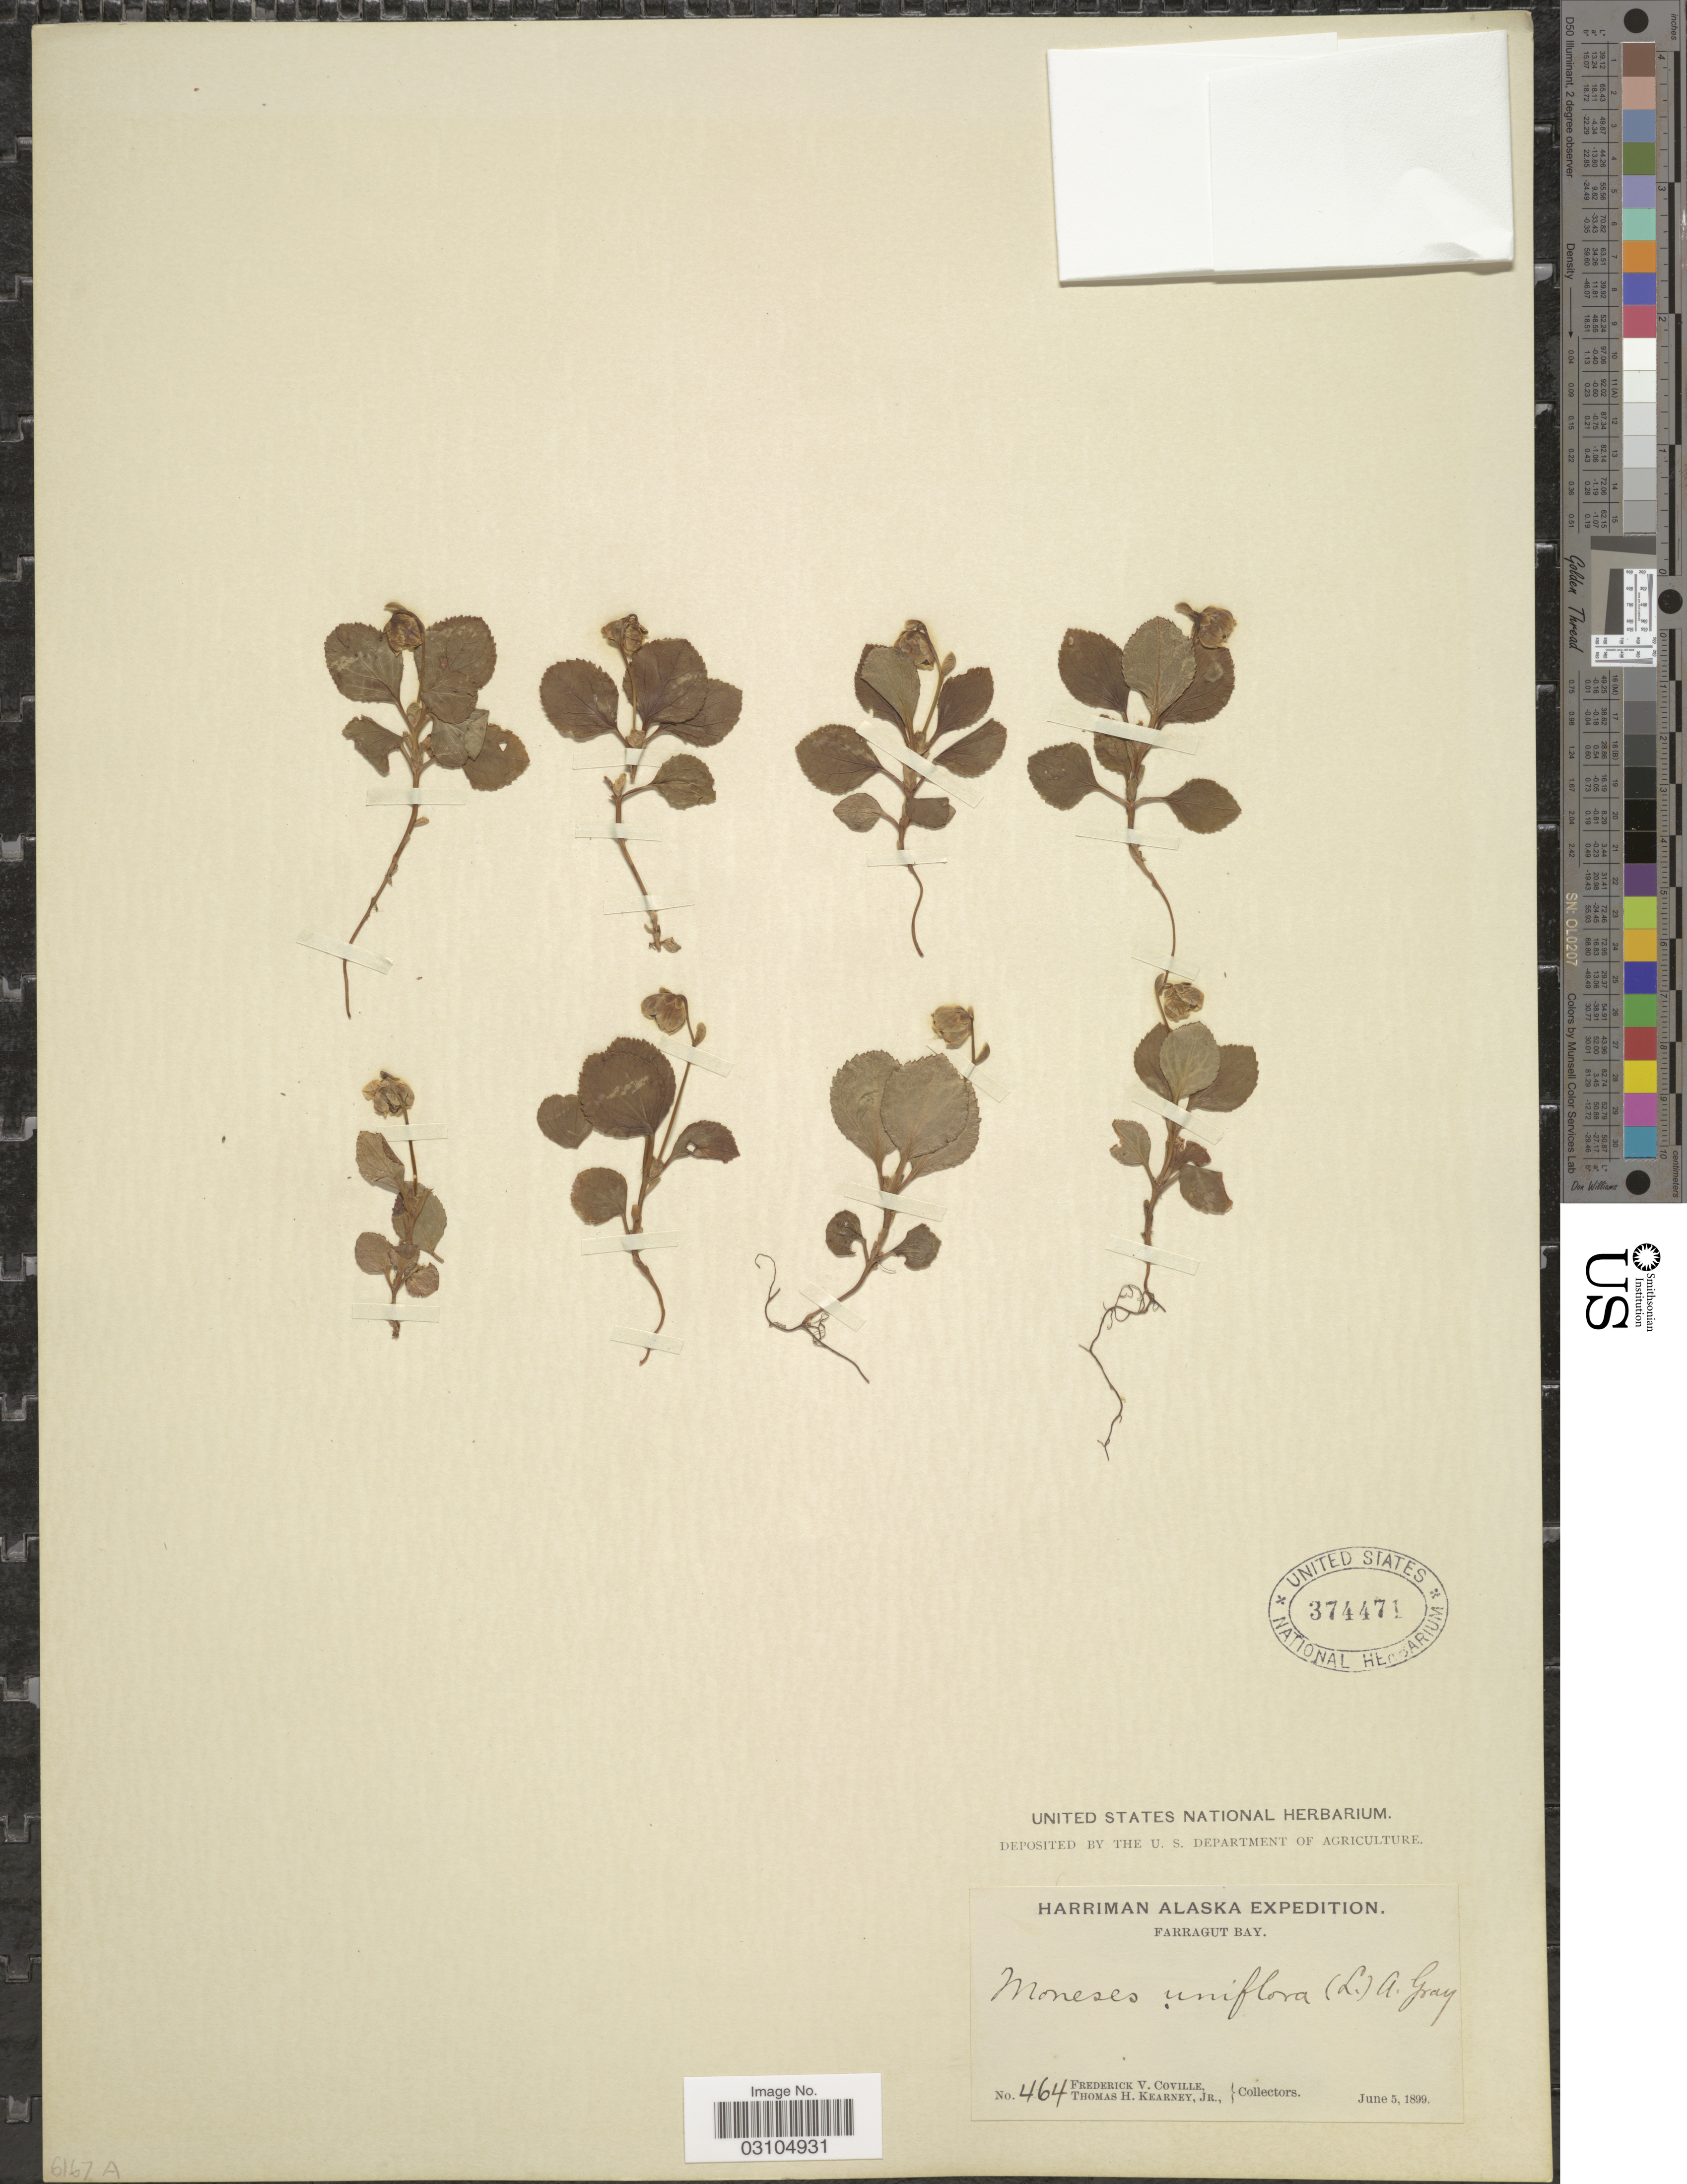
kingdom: Plantae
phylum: Tracheophyta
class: Magnoliopsida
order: Ericales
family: Ericaceae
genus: Moneses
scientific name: Moneses uniflora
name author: (L.) A. Gray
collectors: F. V. Coville & T. H. Kearney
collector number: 464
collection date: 1899-06-05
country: United States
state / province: Alaska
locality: Farragut Bay.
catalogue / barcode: US 374471